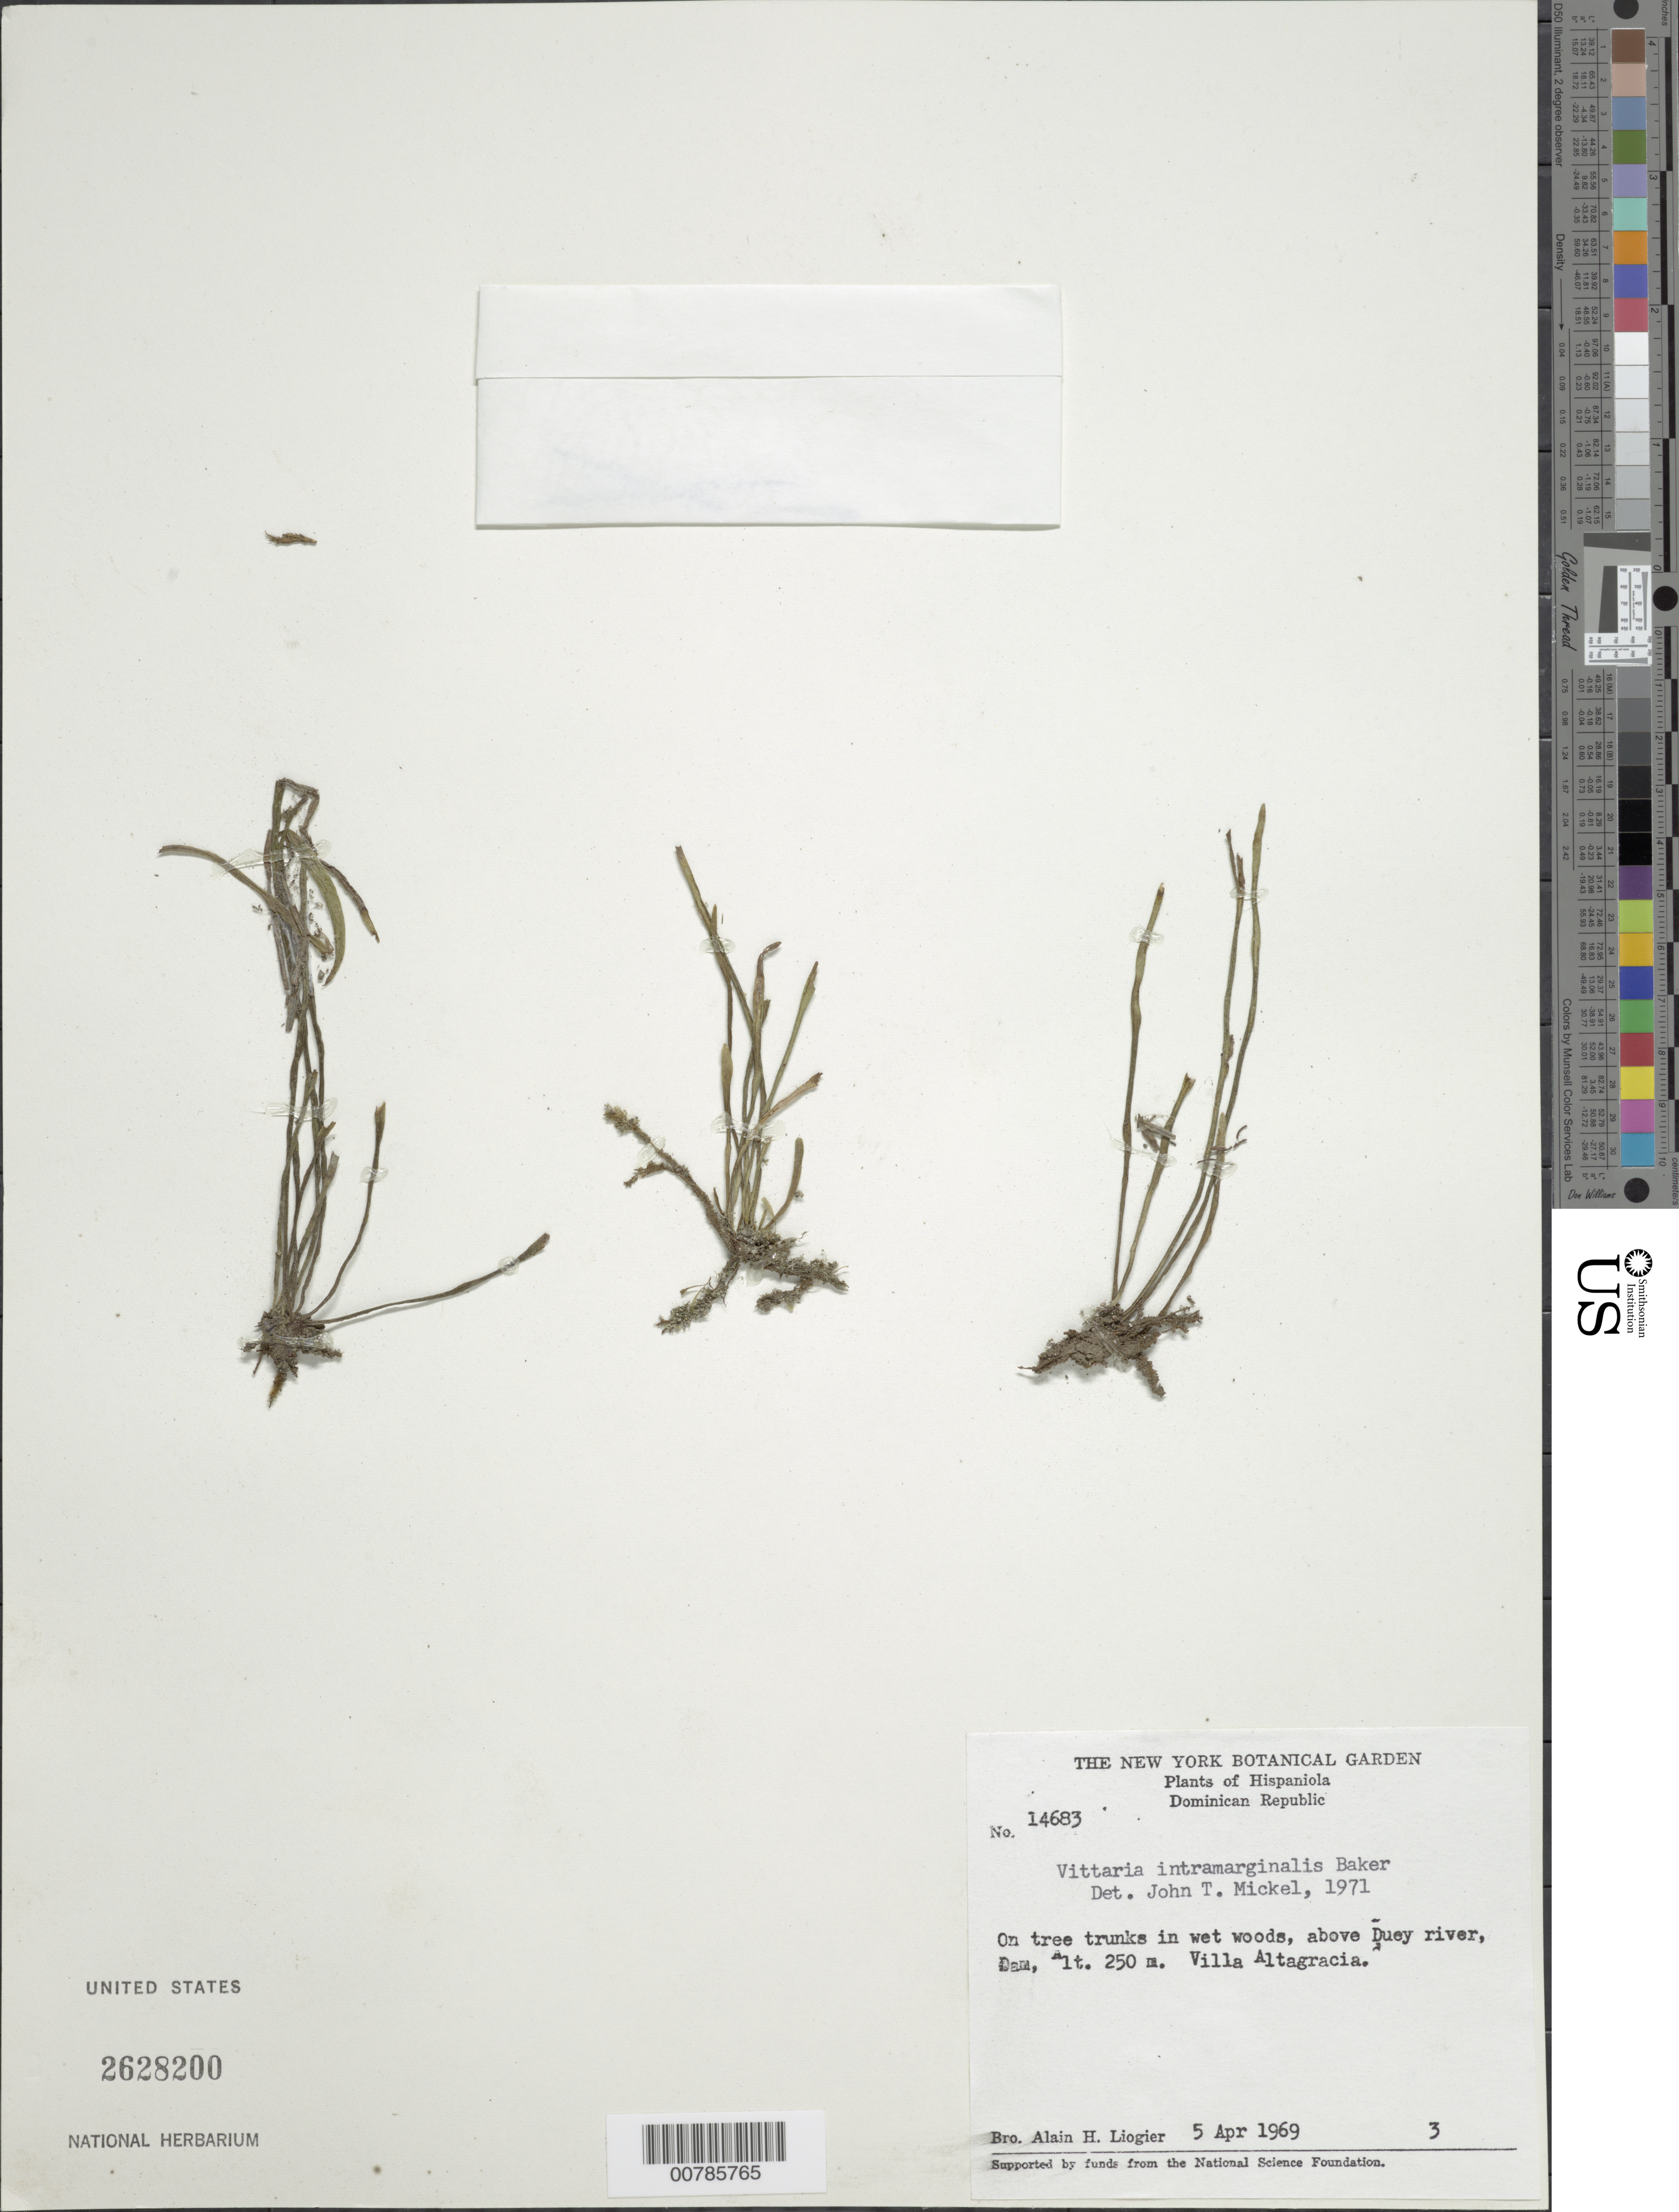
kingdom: Plantae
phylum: Tracheophyta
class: Polypodiopsida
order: Polypodiales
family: Pteridaceae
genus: Polytaenium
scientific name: Polytaenium lineatum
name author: (Sw.) J. Sm.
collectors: A. H. Liogier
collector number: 14683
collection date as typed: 05 Apr 1969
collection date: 1969-04-05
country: Dominican Republic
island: Hispaniola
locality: Villa Altagracia, above Duey River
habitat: On tree trunks in wet woods above river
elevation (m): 250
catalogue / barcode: US 2628200